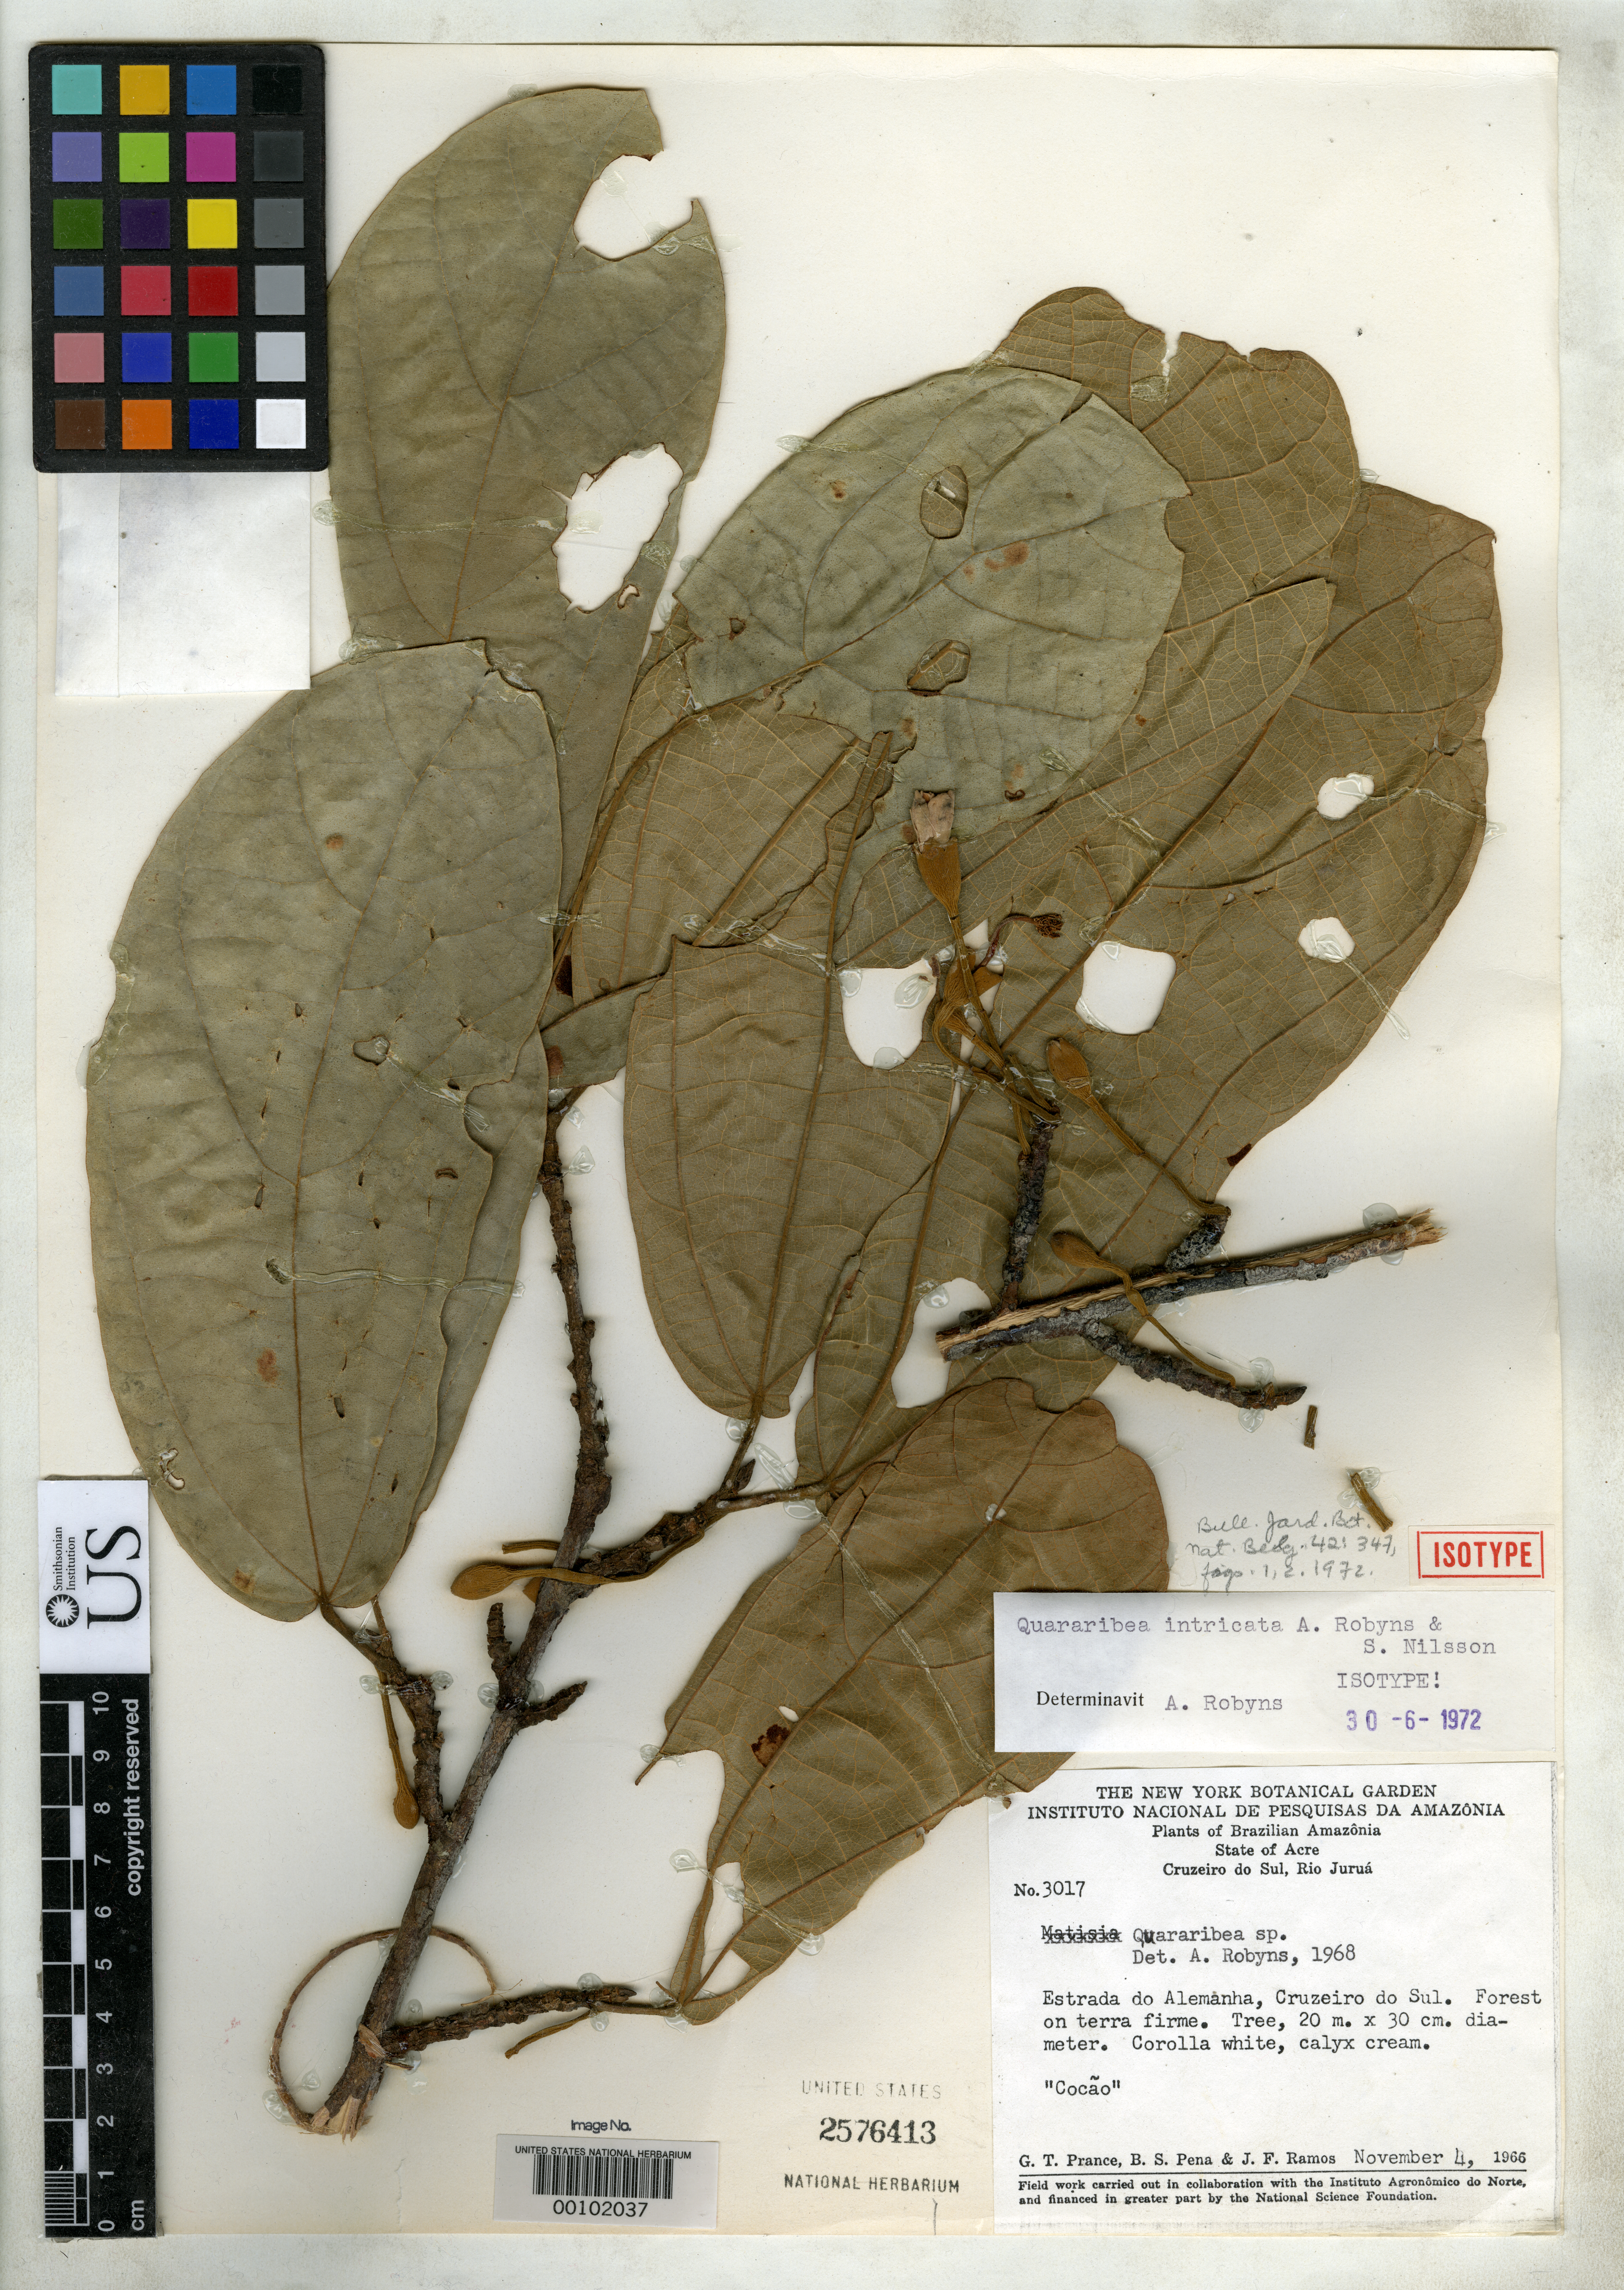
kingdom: Plantae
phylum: Tracheophyta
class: Magnoliopsida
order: Malvales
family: Malvaceae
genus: Quararibea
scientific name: Quararibea intricata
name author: A. Robyns & S. Nilsson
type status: Isotype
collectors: G. T. Prance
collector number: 3017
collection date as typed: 04 Nov 1966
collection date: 1966-11-04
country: Brazil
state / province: Acre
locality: Estrada do Alemanha, Cruzeiro do Sul, Rio Jurua.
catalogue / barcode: US 2576413